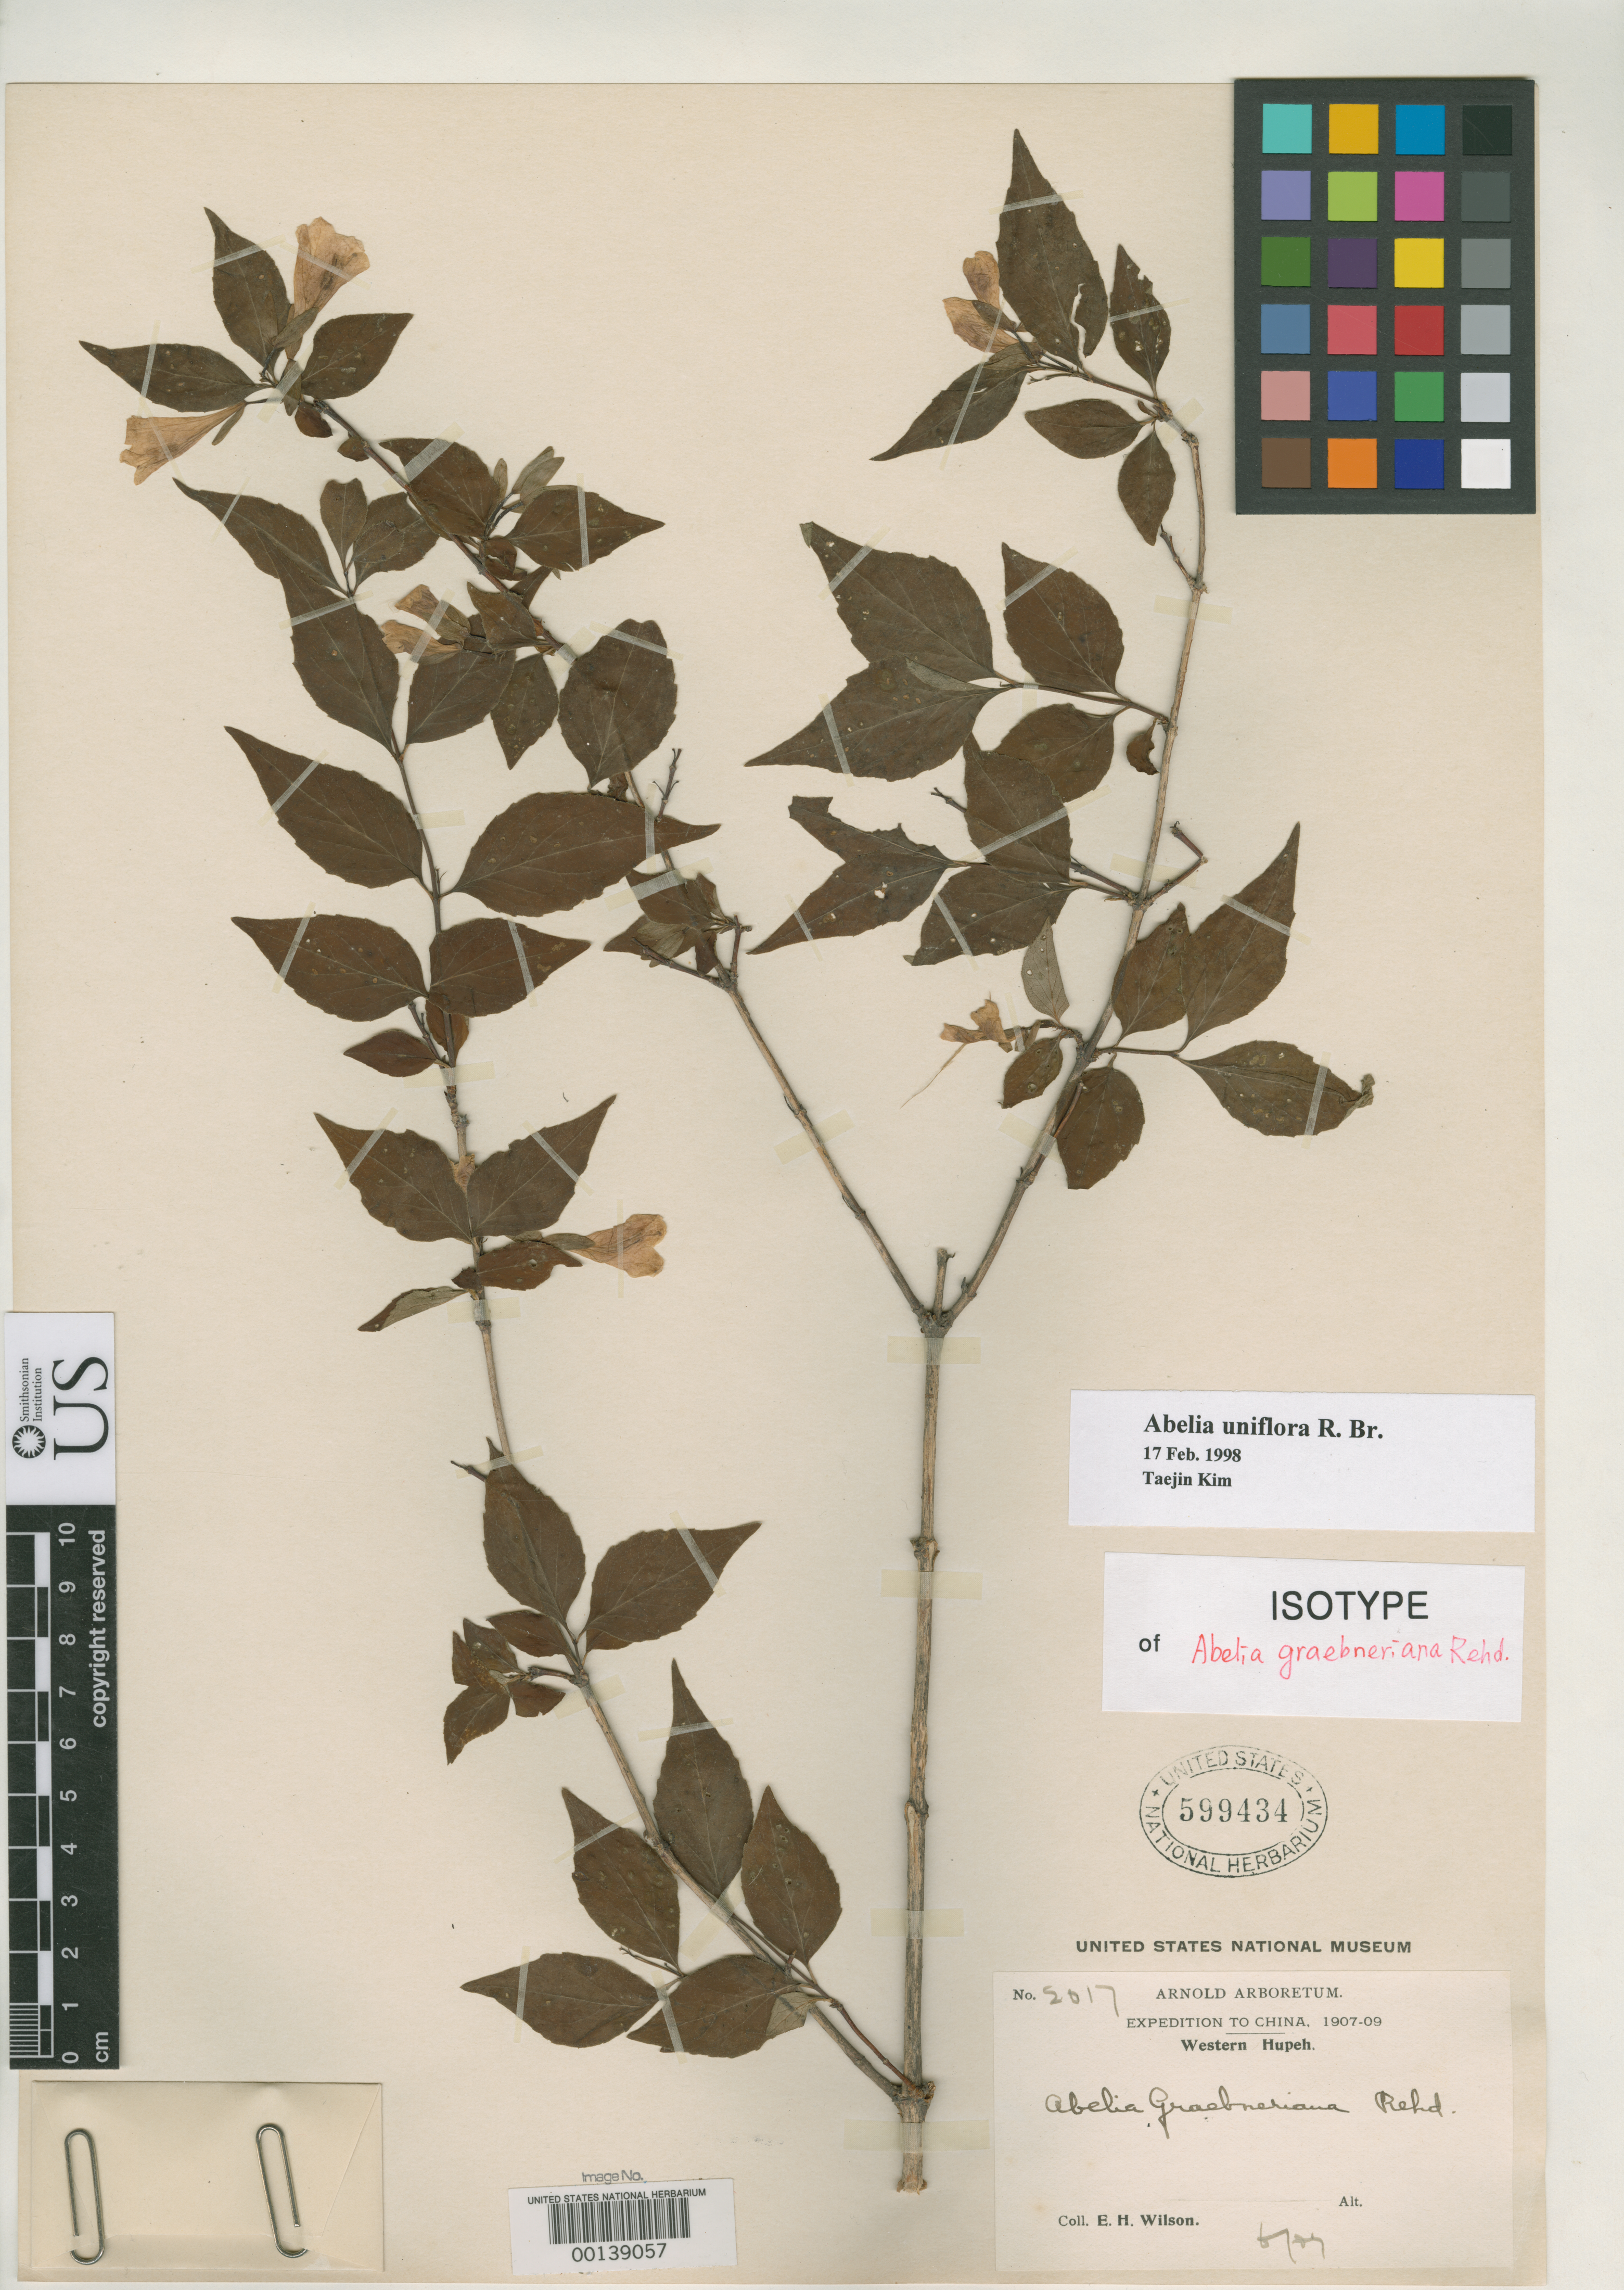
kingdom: Plantae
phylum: Tracheophyta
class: Magnoliopsida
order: Dipsacales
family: Caprifoliaceae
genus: Abelia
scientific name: Abelia graebneriana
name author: Rehder in Sarg.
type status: Isotype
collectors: E. H. Wilson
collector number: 2017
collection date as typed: Jun 1907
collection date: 1907-06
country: China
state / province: Hubei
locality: Chang-lo Hsien.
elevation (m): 900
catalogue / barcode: US 599434